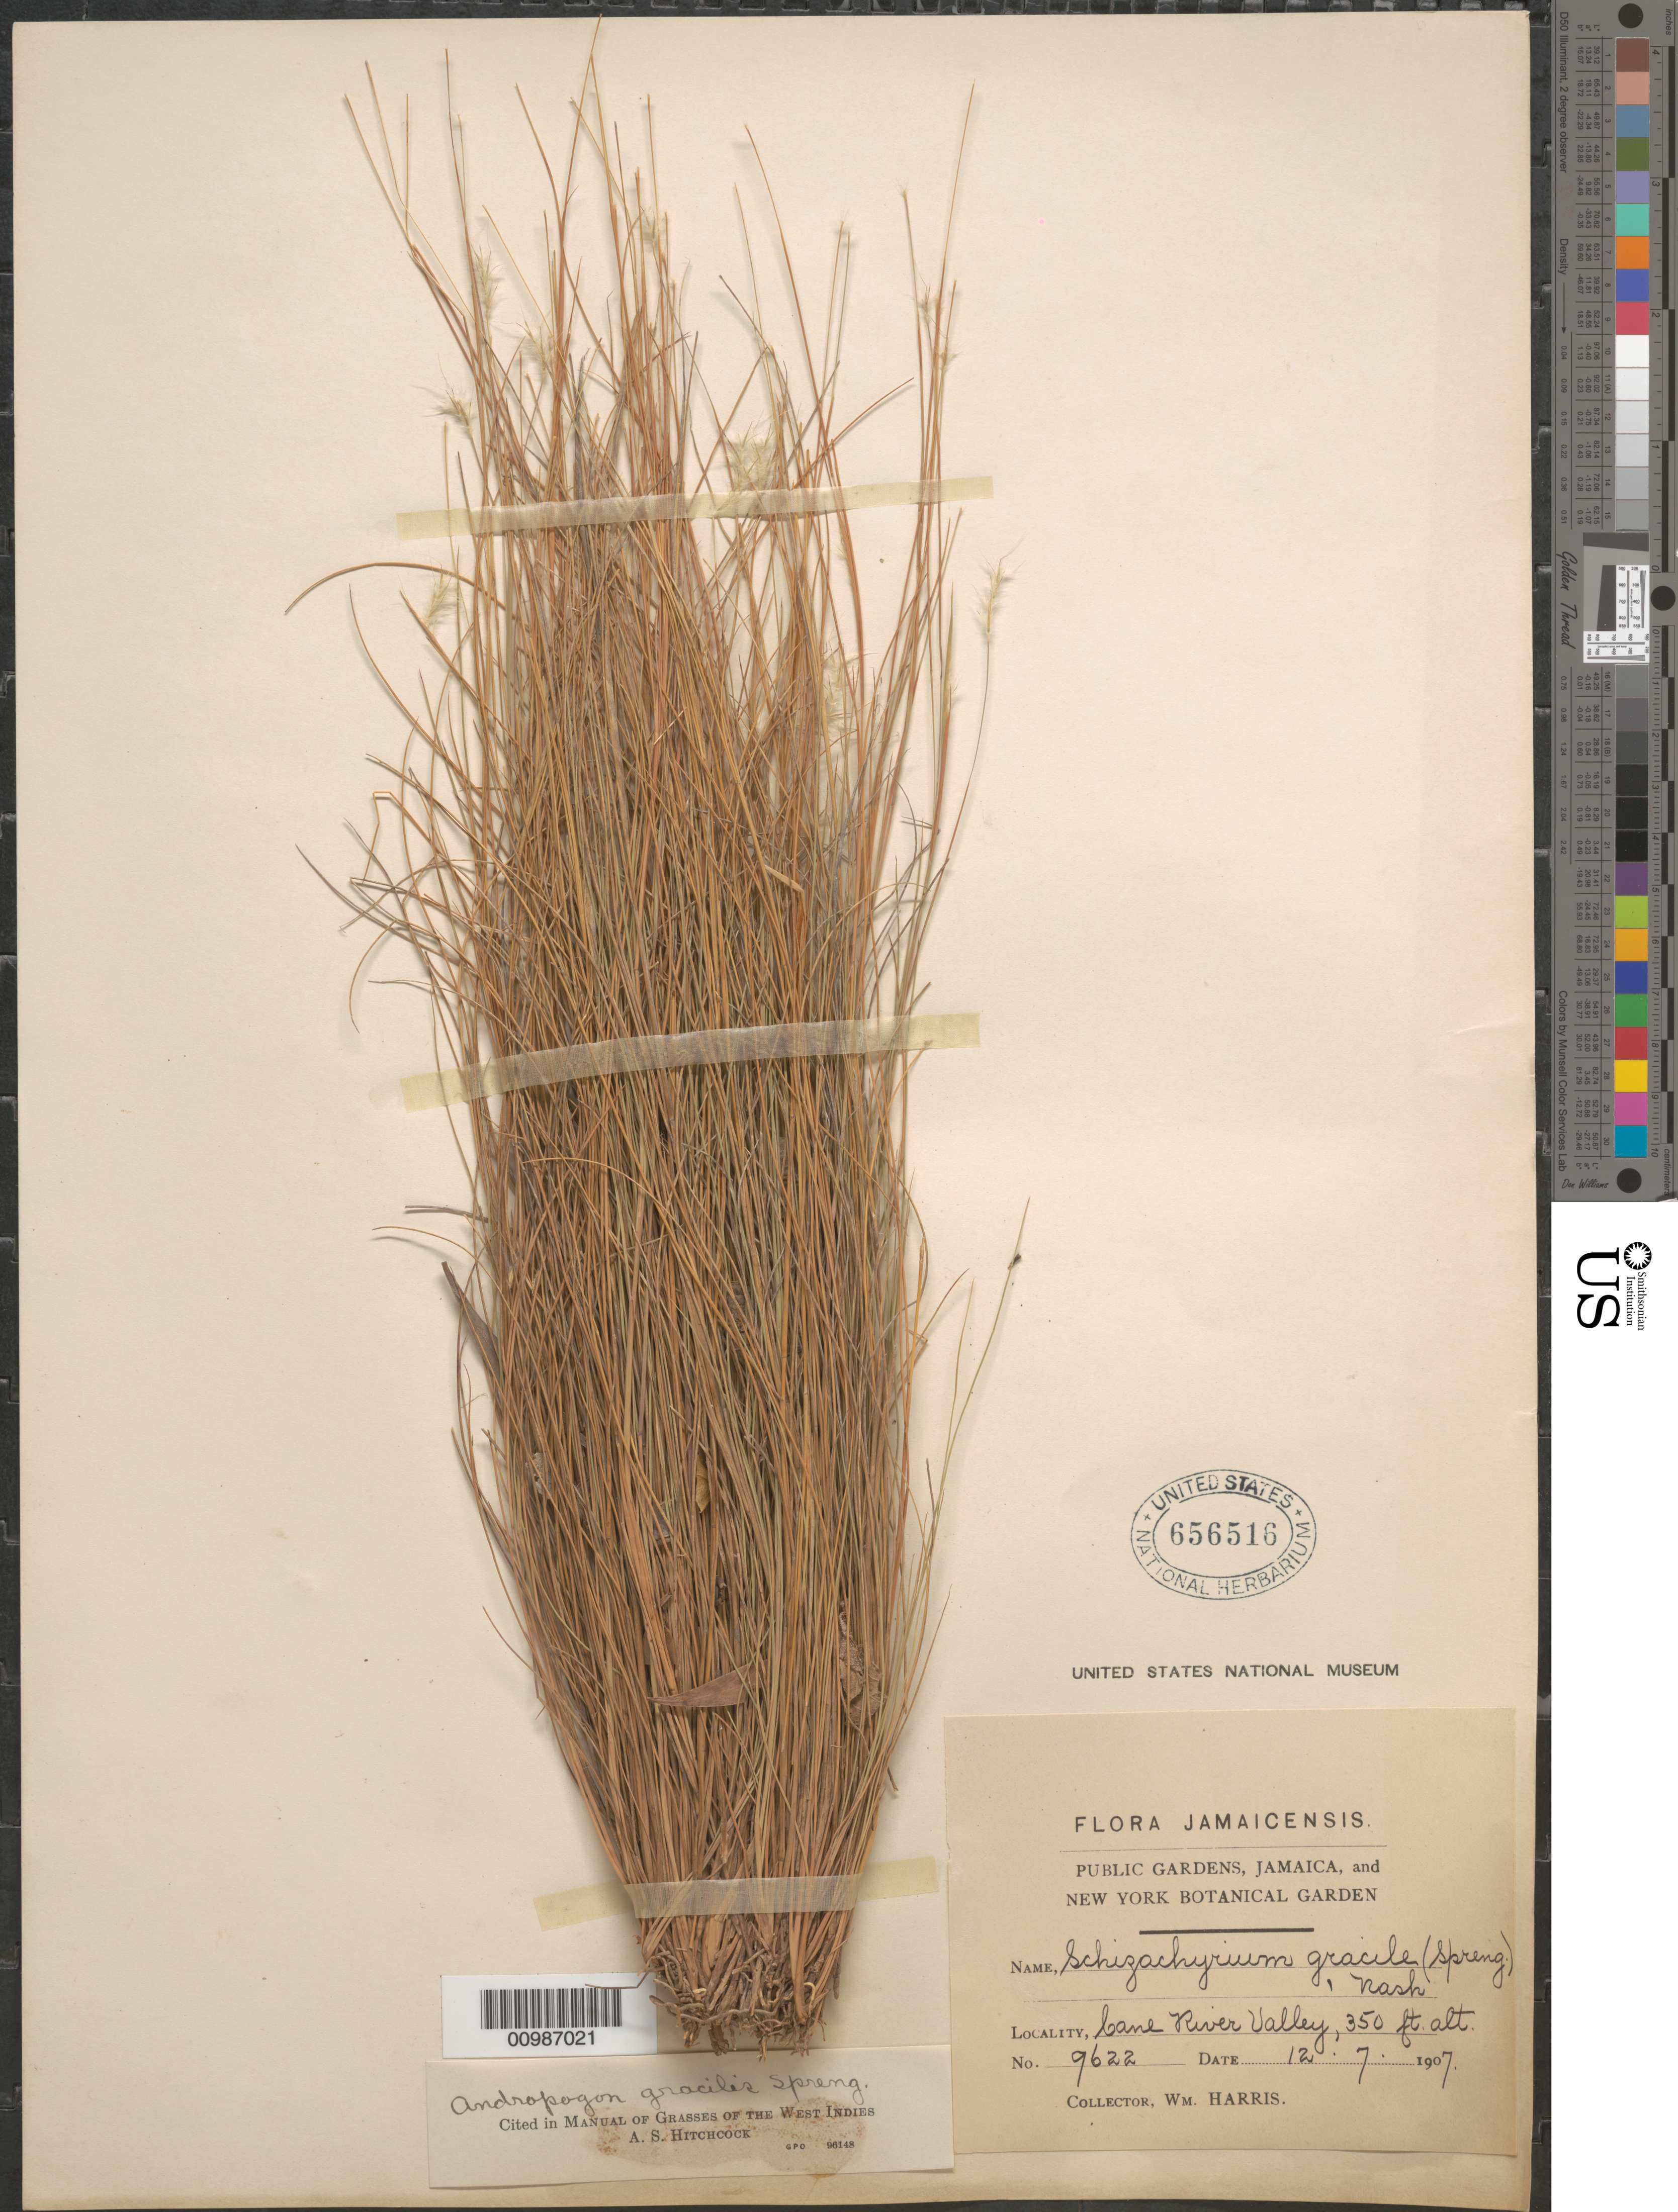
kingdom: Plantae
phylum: Tracheophyta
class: Liliopsida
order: Poales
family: Poaceae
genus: Andropogon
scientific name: Andropogon gracilis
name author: Spreng.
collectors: W. H. Harris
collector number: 9622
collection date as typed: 12 Jul 1907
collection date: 1907-07-12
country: Jamaica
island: Jamaica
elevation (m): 107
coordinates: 0 N, 0 E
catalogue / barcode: US 656516